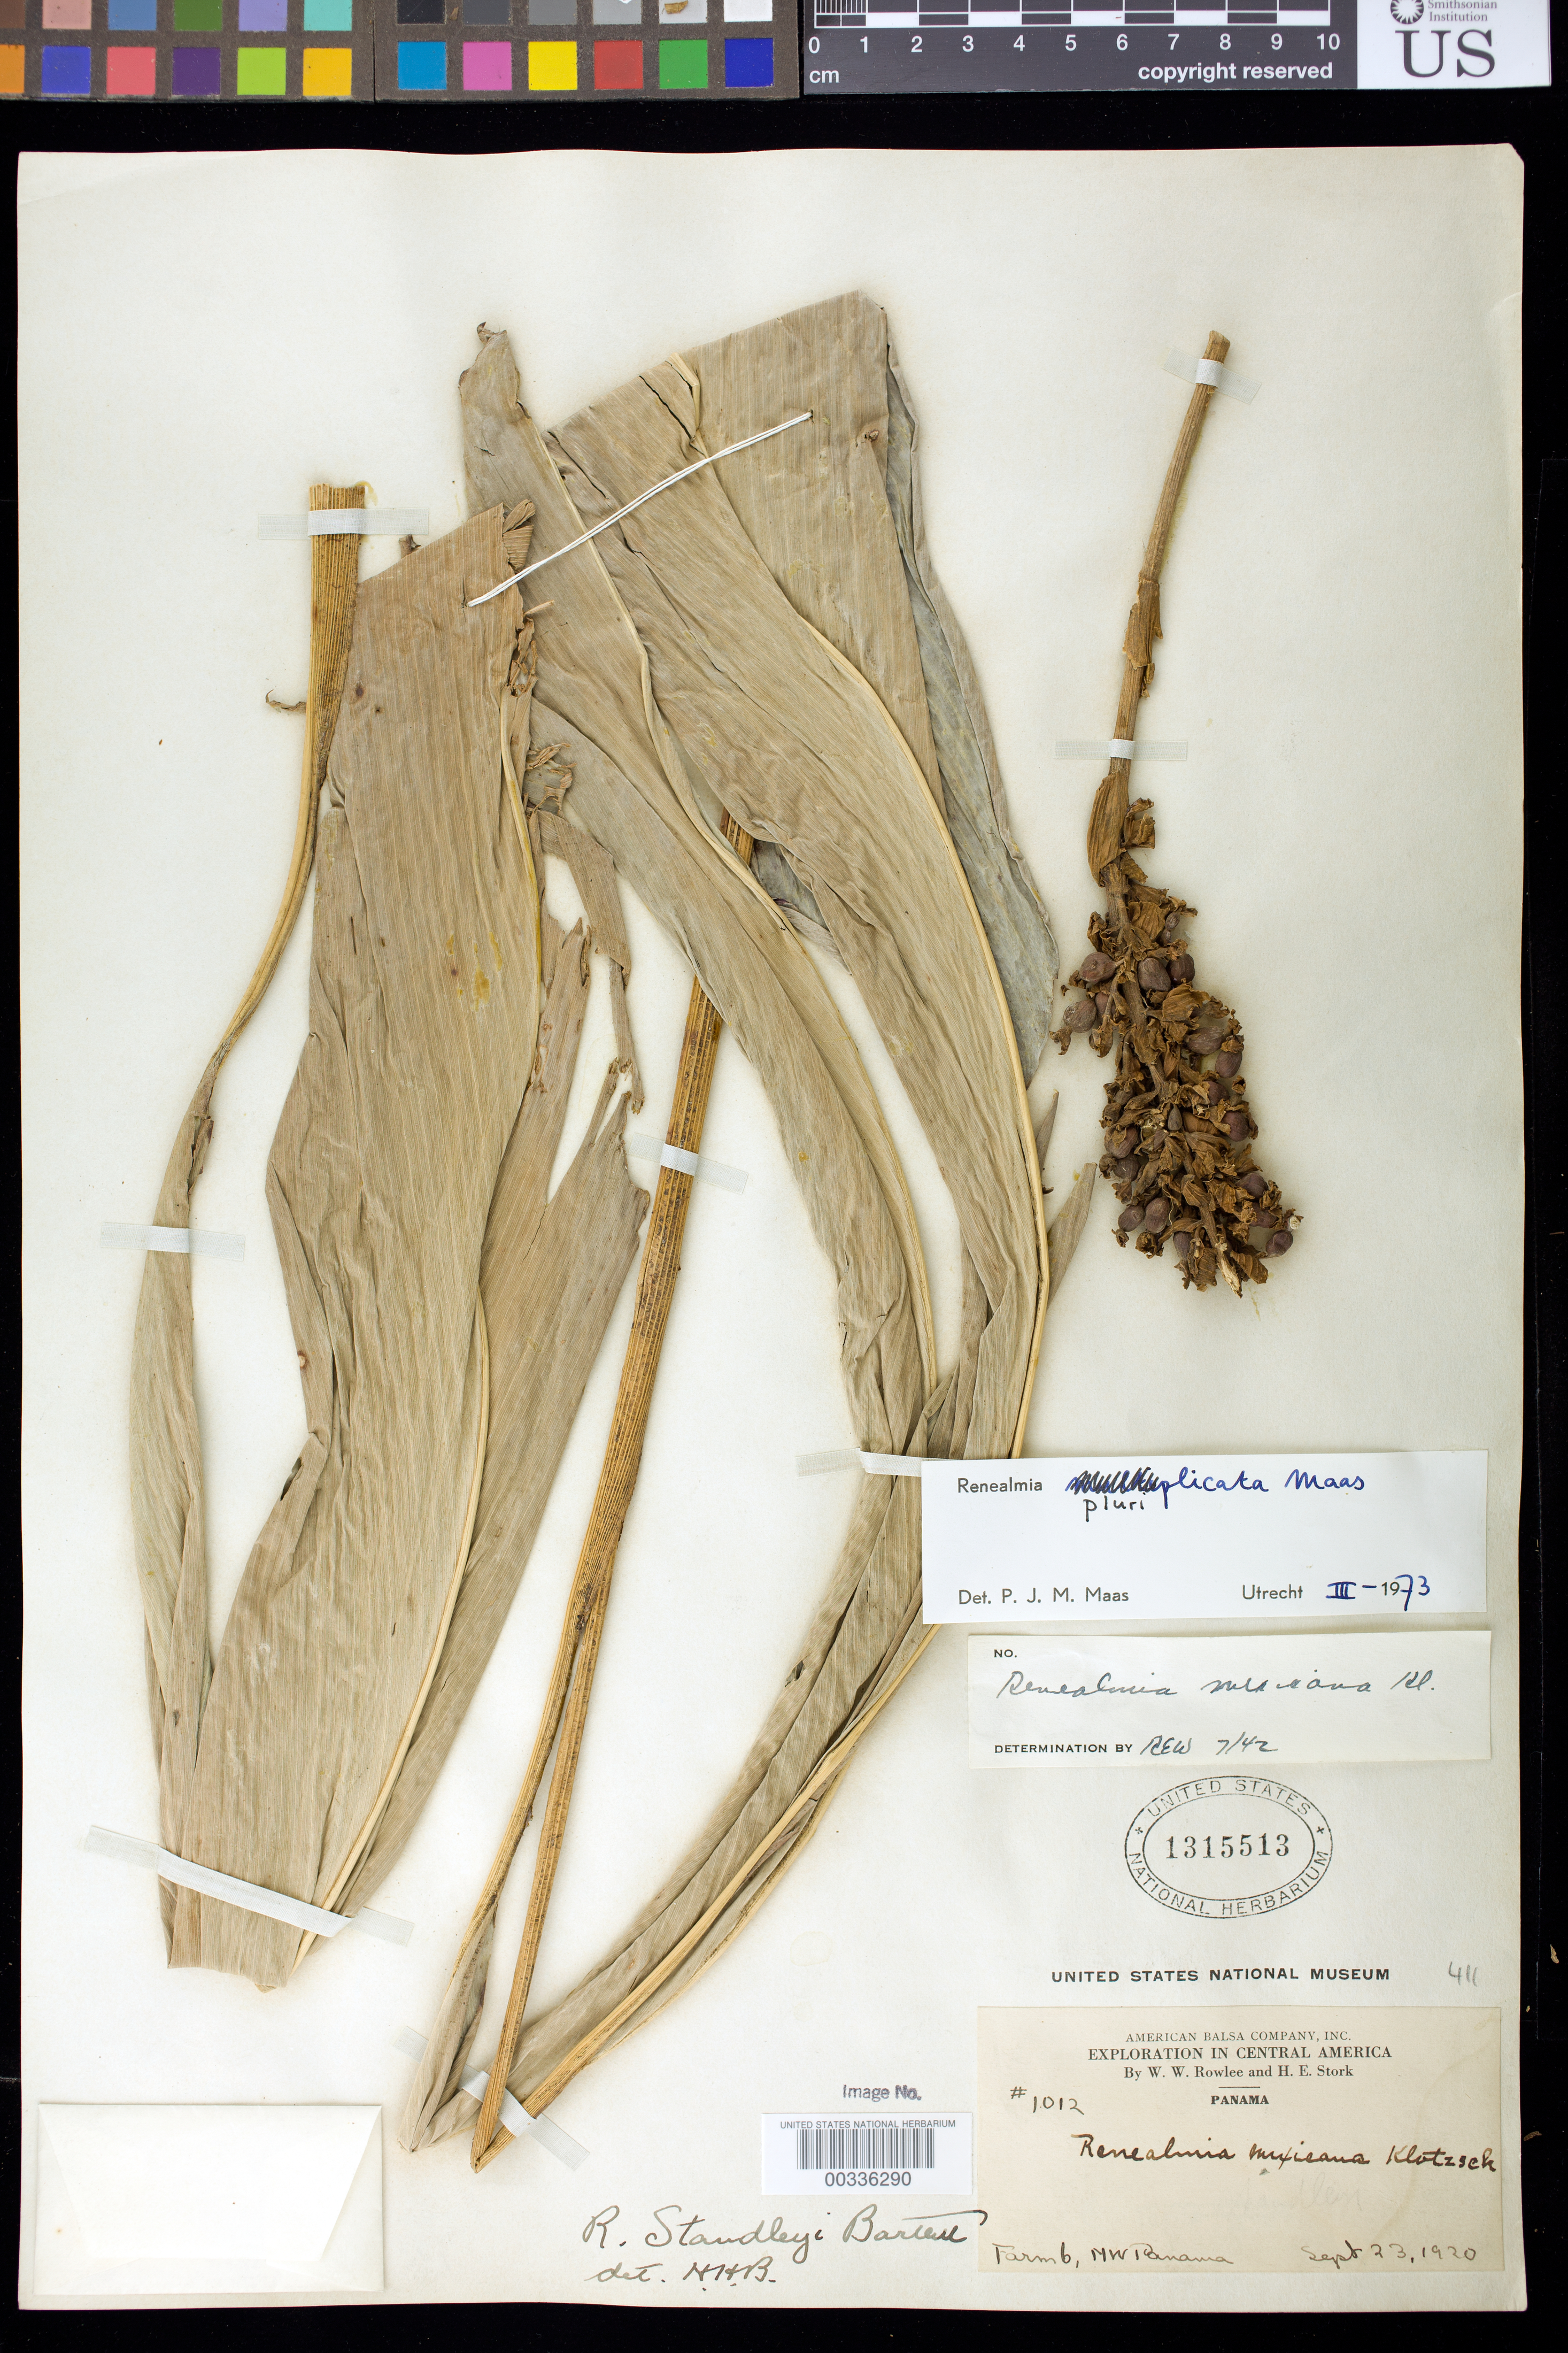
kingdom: Plantae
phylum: Tracheophyta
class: Liliopsida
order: Zingiberales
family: Zingiberaceae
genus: Renealmia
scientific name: Renealmia pluriplicata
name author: Maas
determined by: Maas, Paul J. M.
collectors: W. W. Rowlee & H. E. Stork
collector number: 1012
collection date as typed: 23 Sep 1920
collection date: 1920-09-23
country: Panama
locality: Farm b, NW Panama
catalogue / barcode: US 1315513